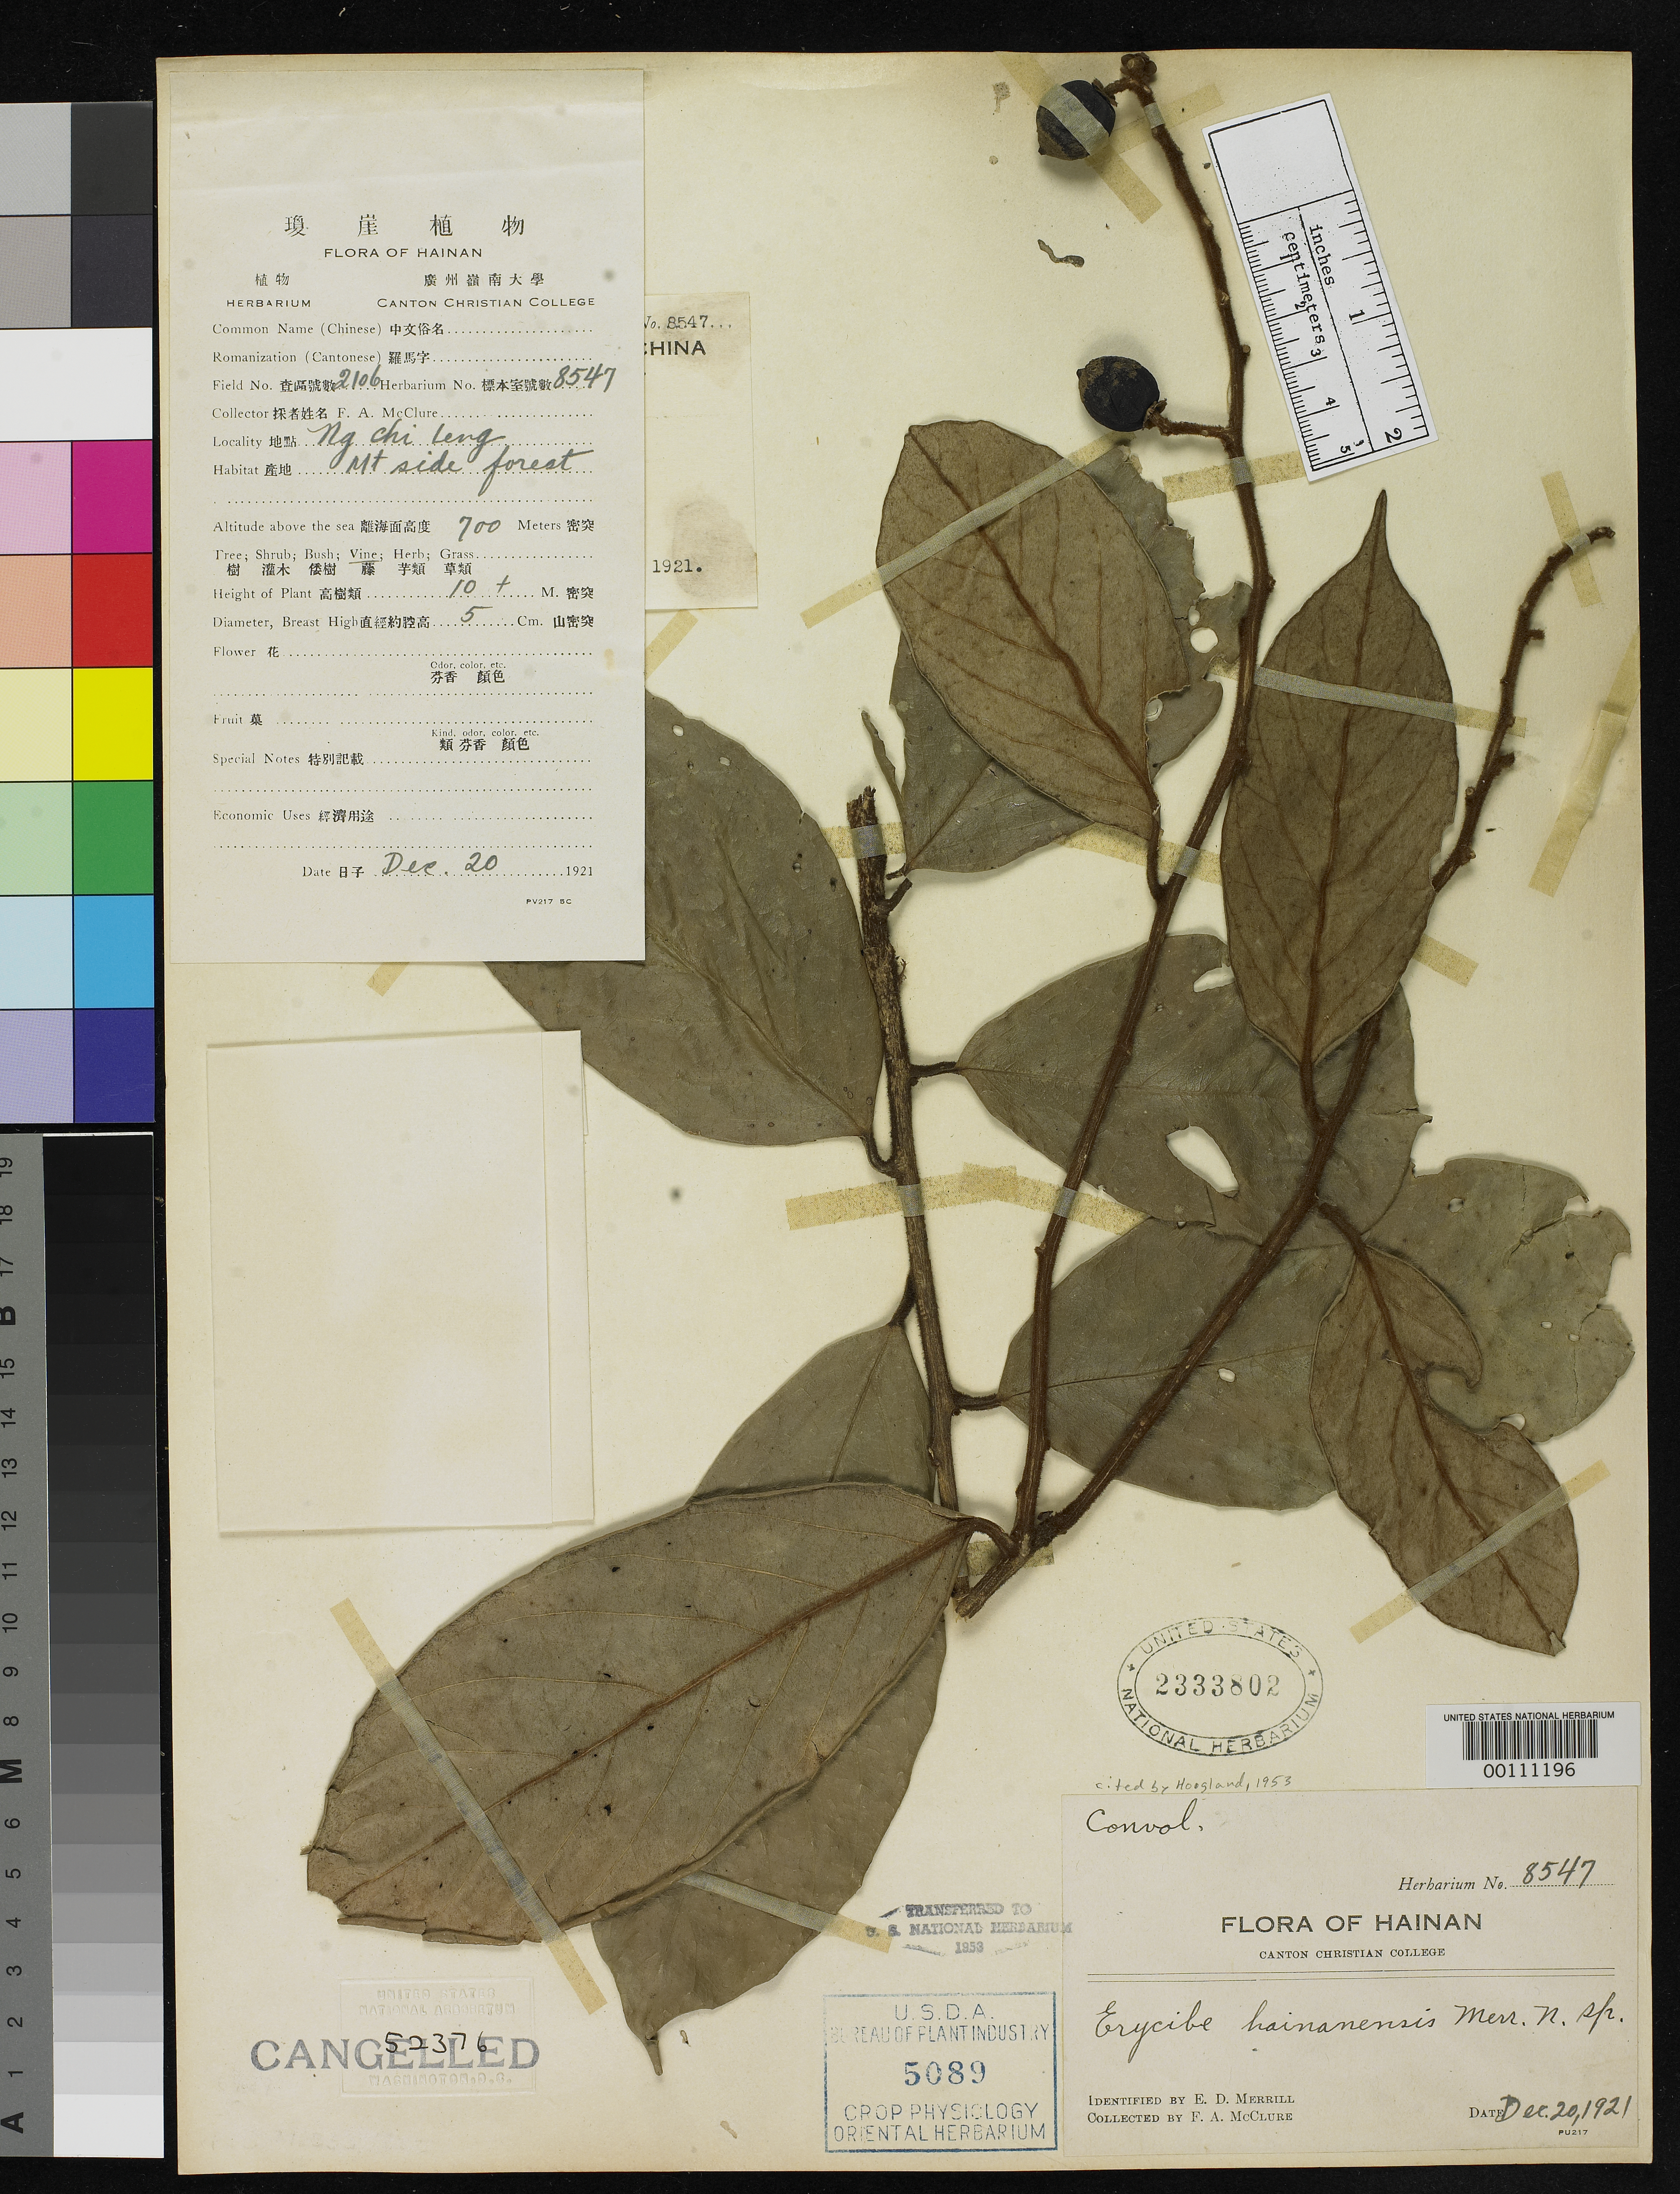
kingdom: Plantae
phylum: Tracheophyta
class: Magnoliopsida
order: Solanales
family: Convolvulaceae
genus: Erycibe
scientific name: Erycibe hainanensis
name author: Merr.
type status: Isotype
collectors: F. A. McClure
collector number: C.C.C. 8547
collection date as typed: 20 Dec 1921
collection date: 1921-12-20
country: China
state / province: Hainan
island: Hainan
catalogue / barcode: US 2333802